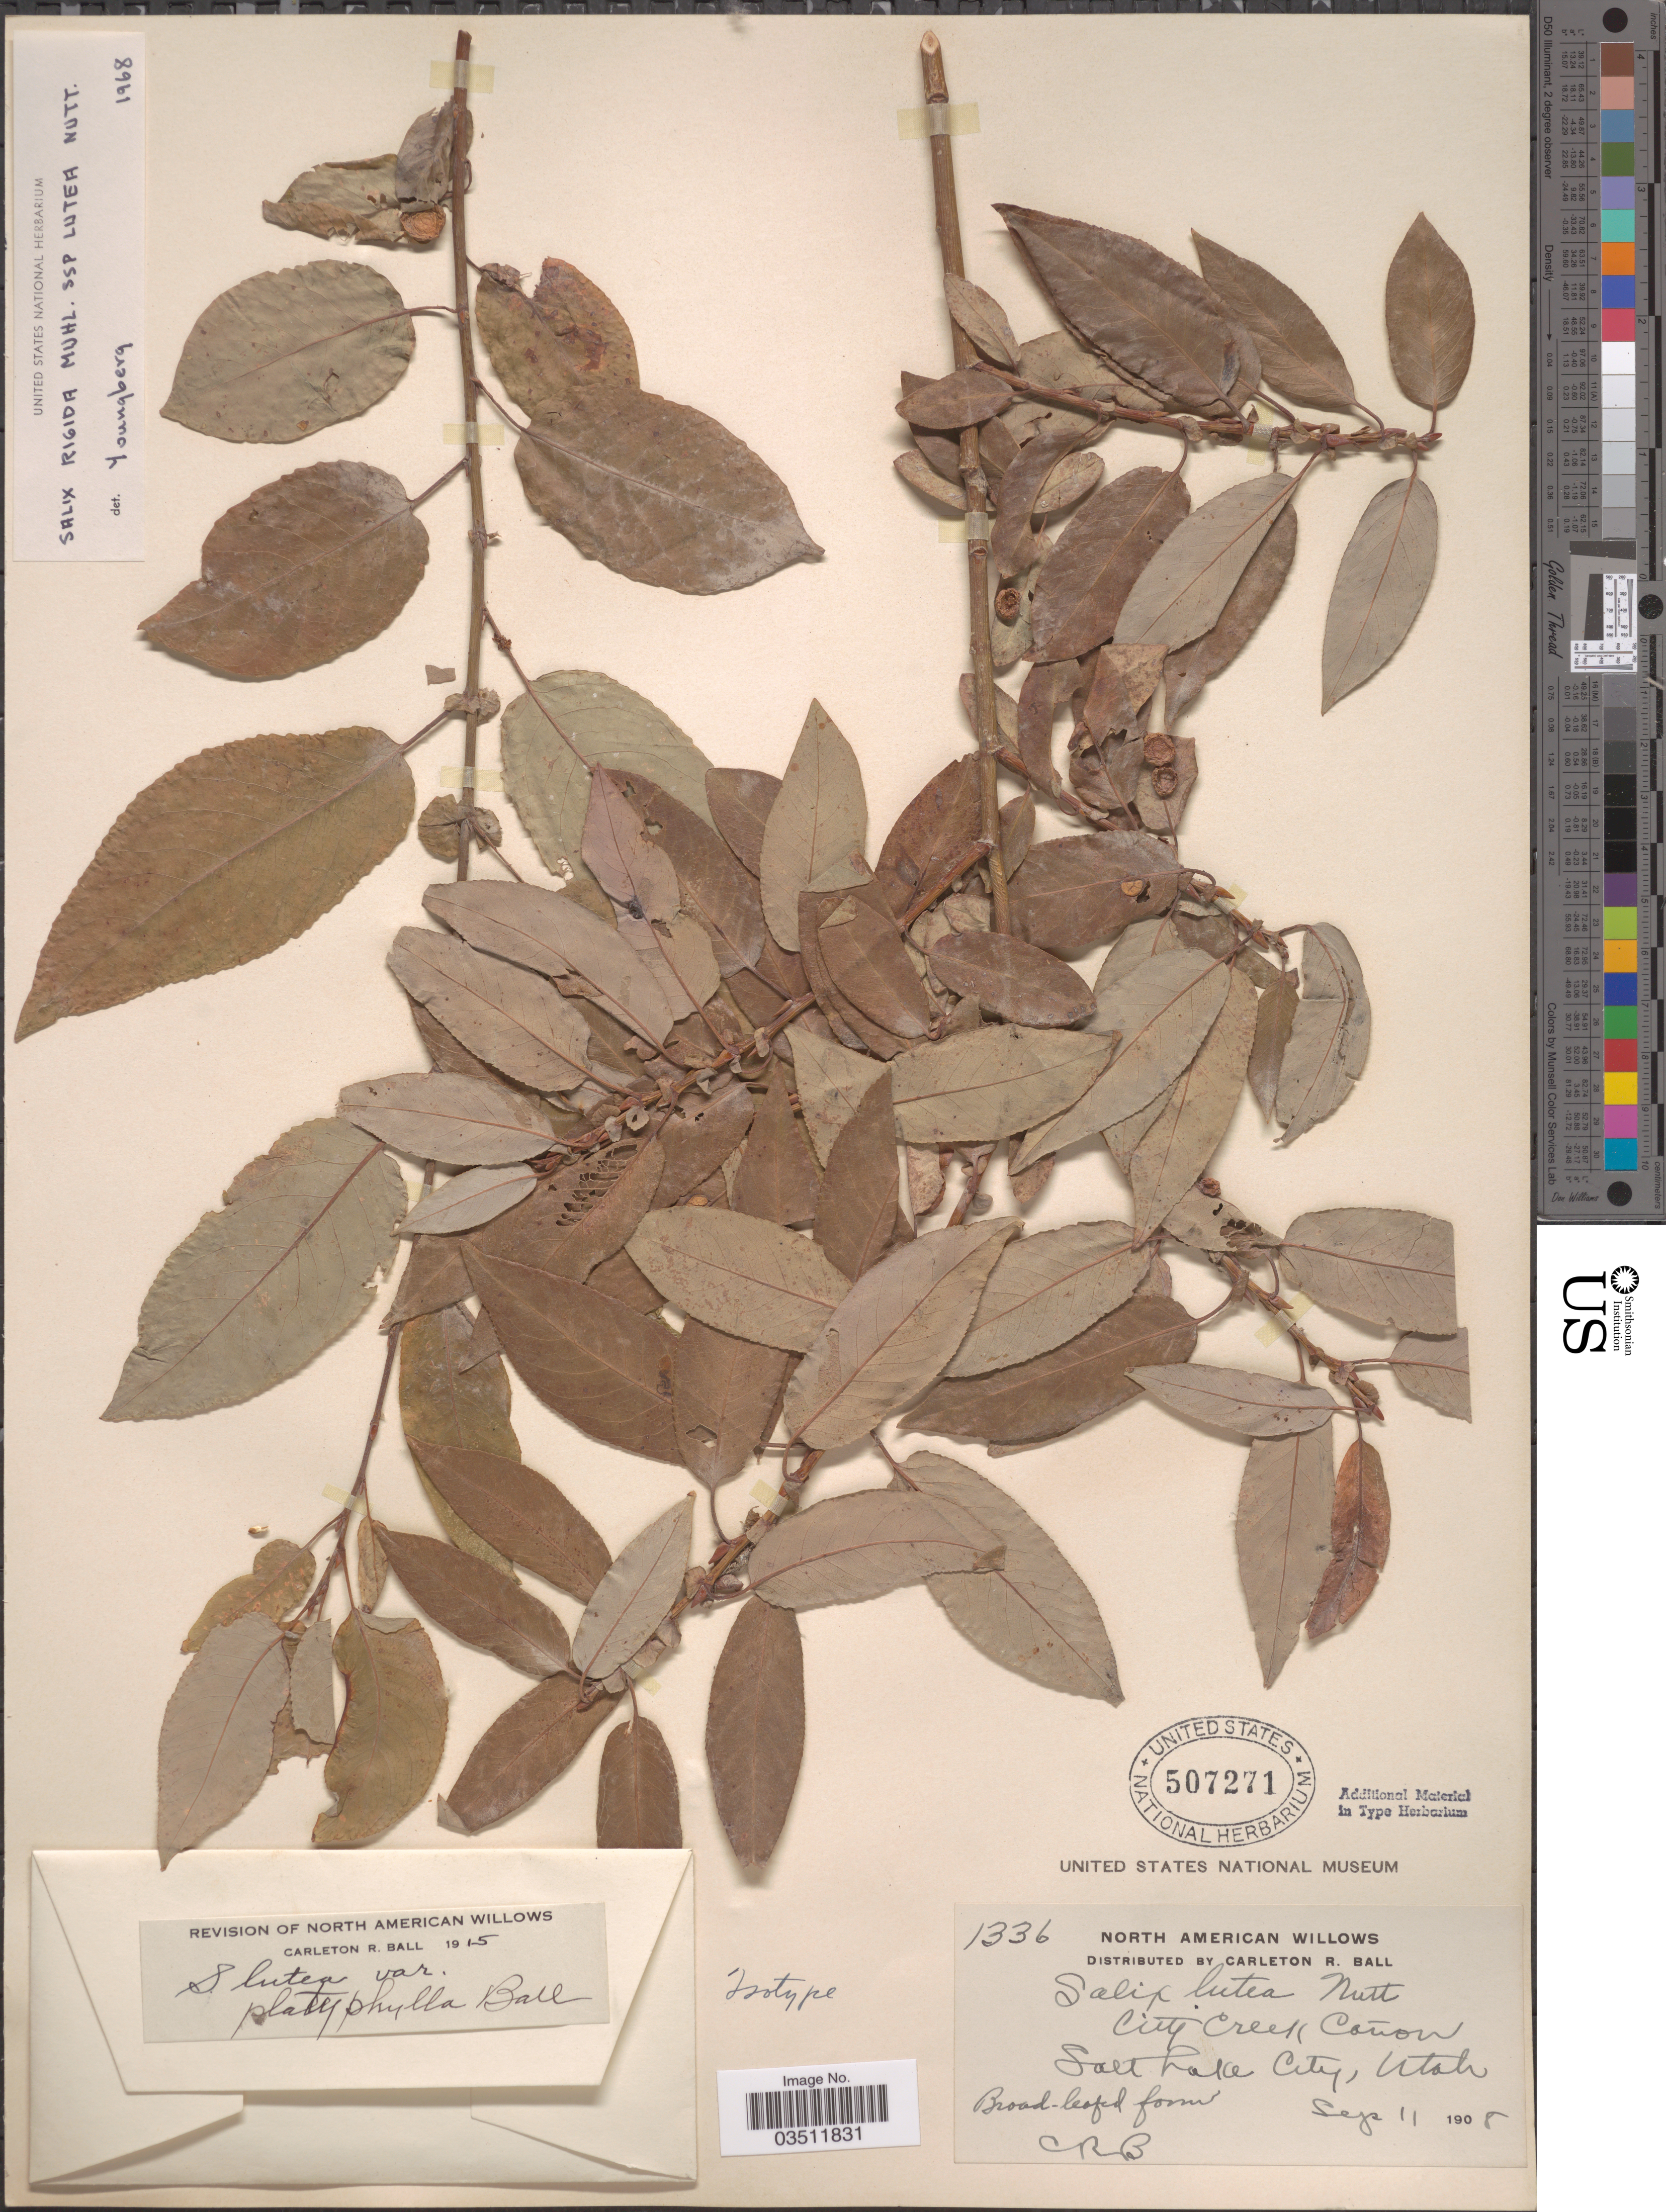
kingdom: Plantae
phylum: Tracheophyta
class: Magnoliopsida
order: Malpighiales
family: Salicaceae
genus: Salix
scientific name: Salix lutea var. platyphylla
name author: C.R. Ball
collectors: C. R. Ball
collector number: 1336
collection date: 1908-09-11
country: United States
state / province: Utah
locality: City Creek Cañon. Salt Lake City.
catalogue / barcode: US 507271